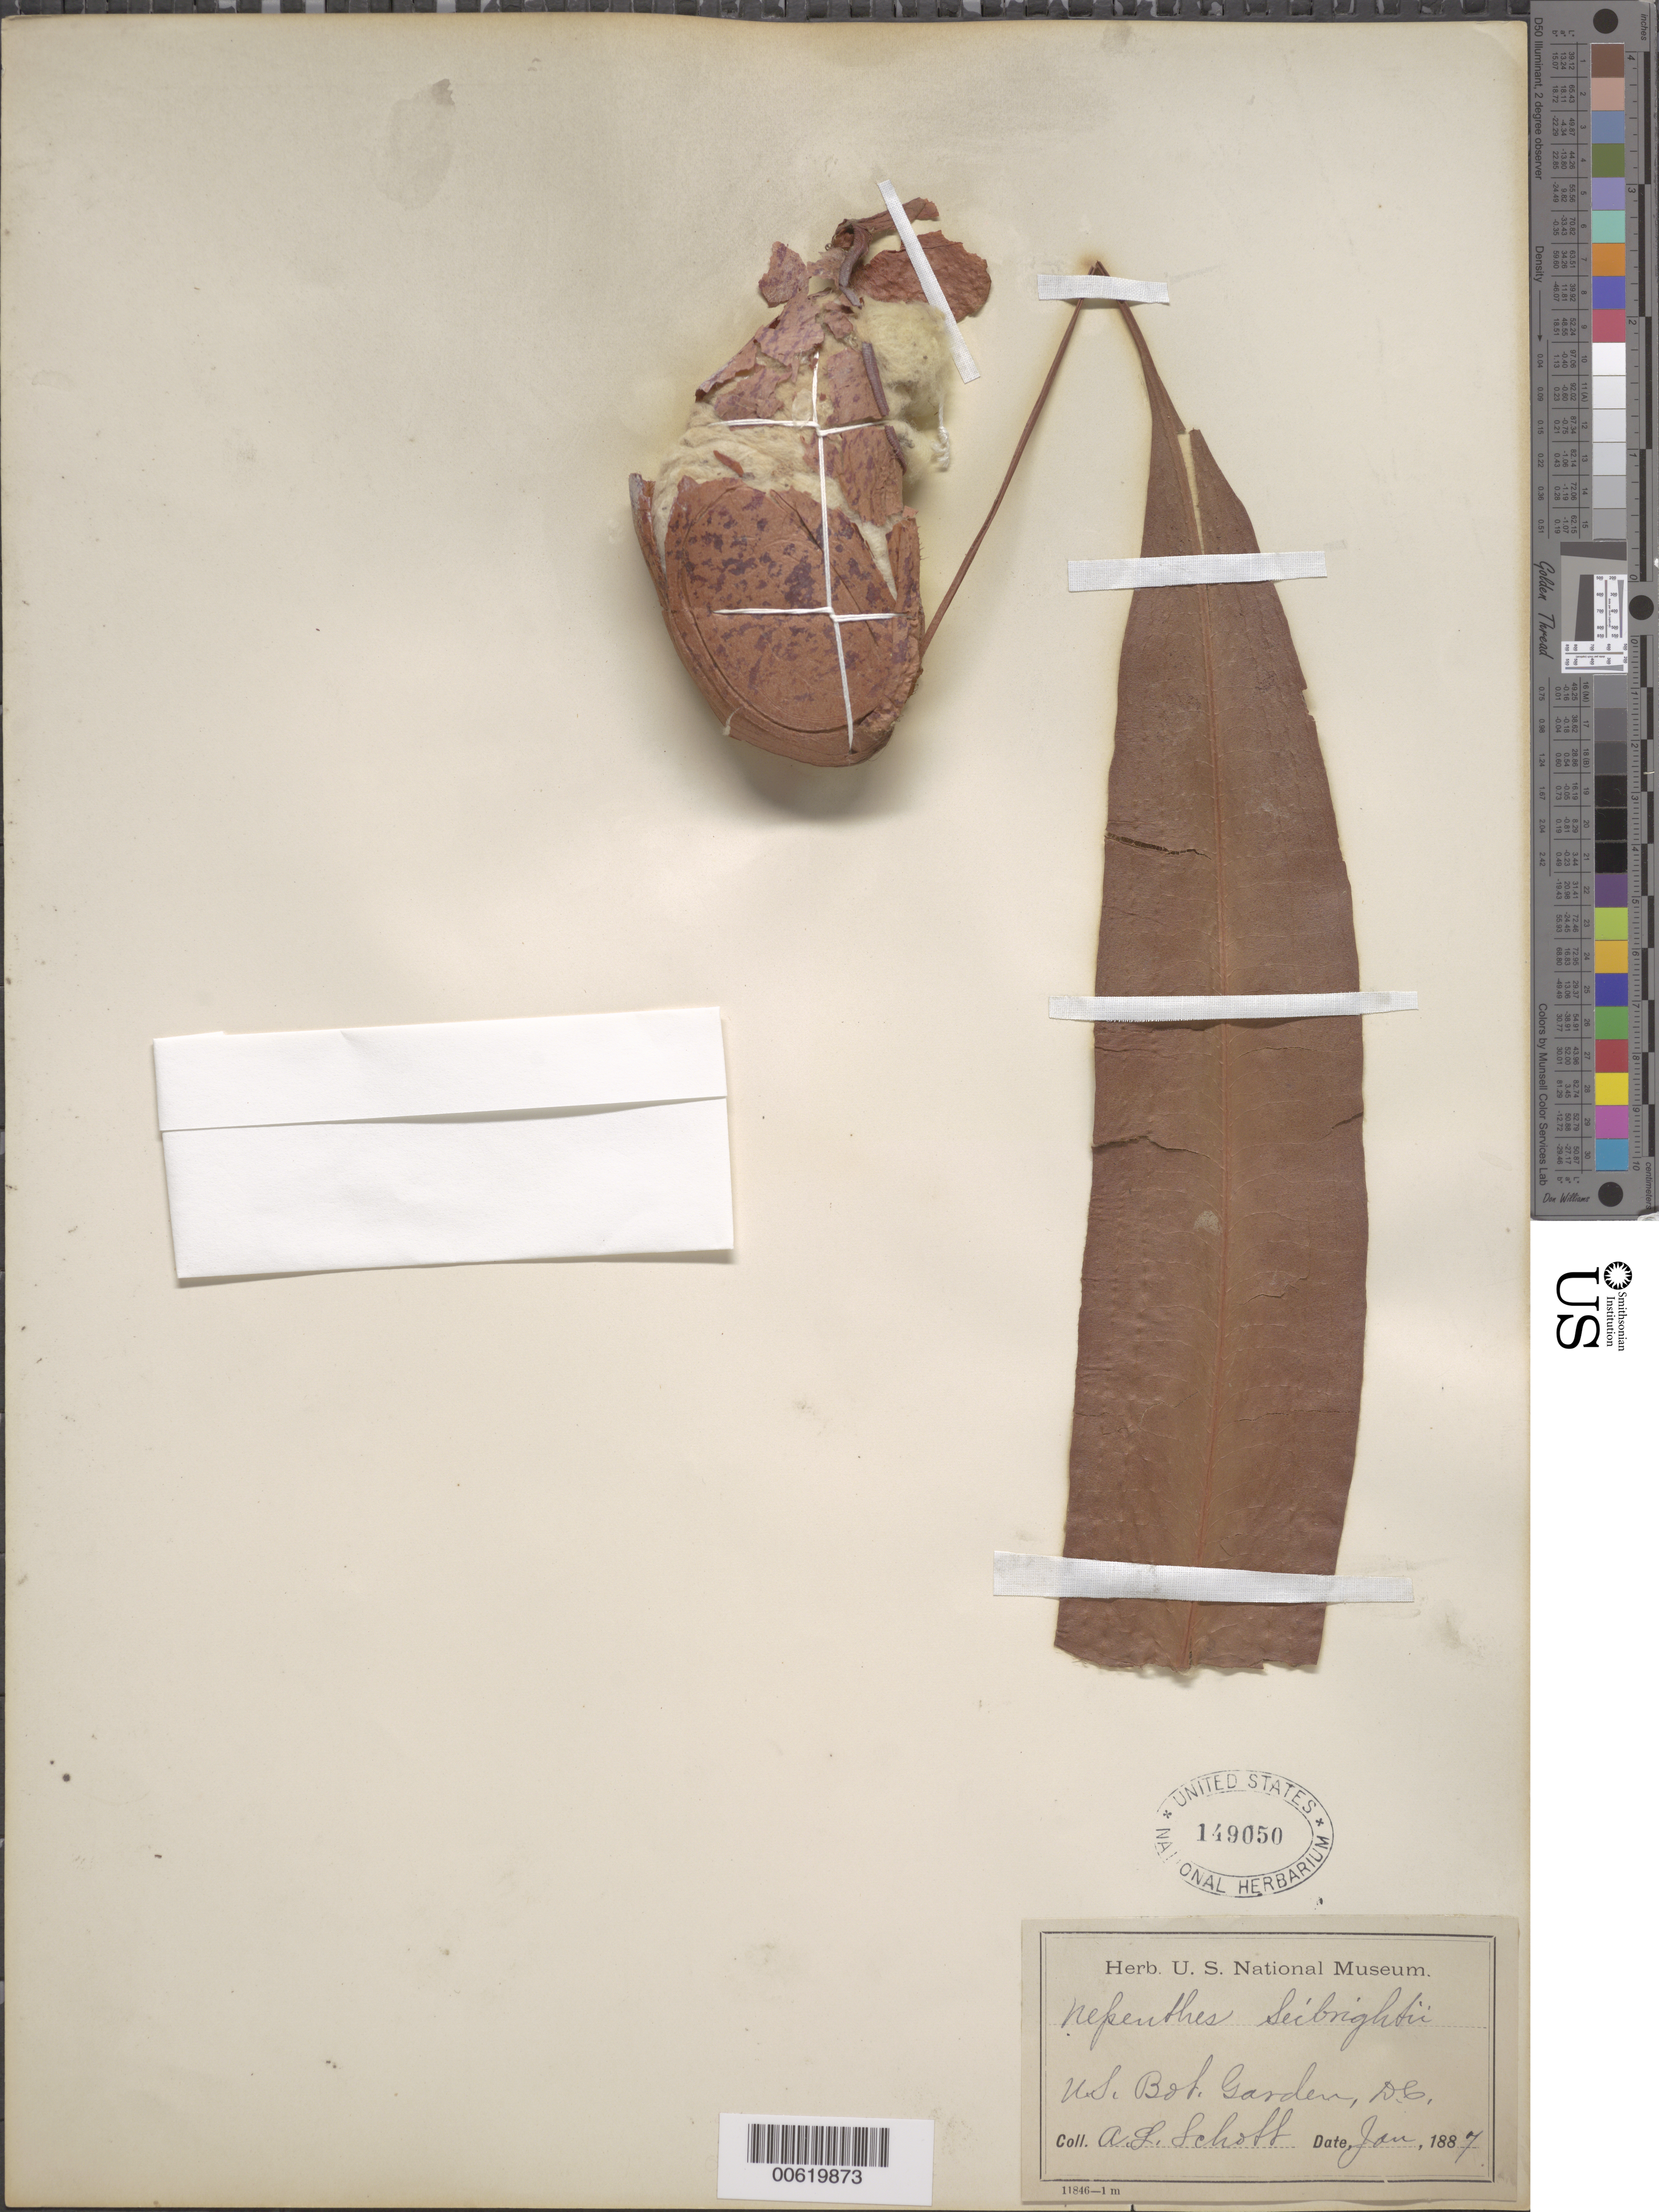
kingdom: Plantae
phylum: Tracheophyta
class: Magnoliopsida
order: Caryophyllales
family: Nepenthaceae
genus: Nepenthes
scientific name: Nepenthes seibrightii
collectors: A. L. Schott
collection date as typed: Jan 1887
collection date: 1887-01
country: United States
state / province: District of Columbia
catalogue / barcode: US 149050